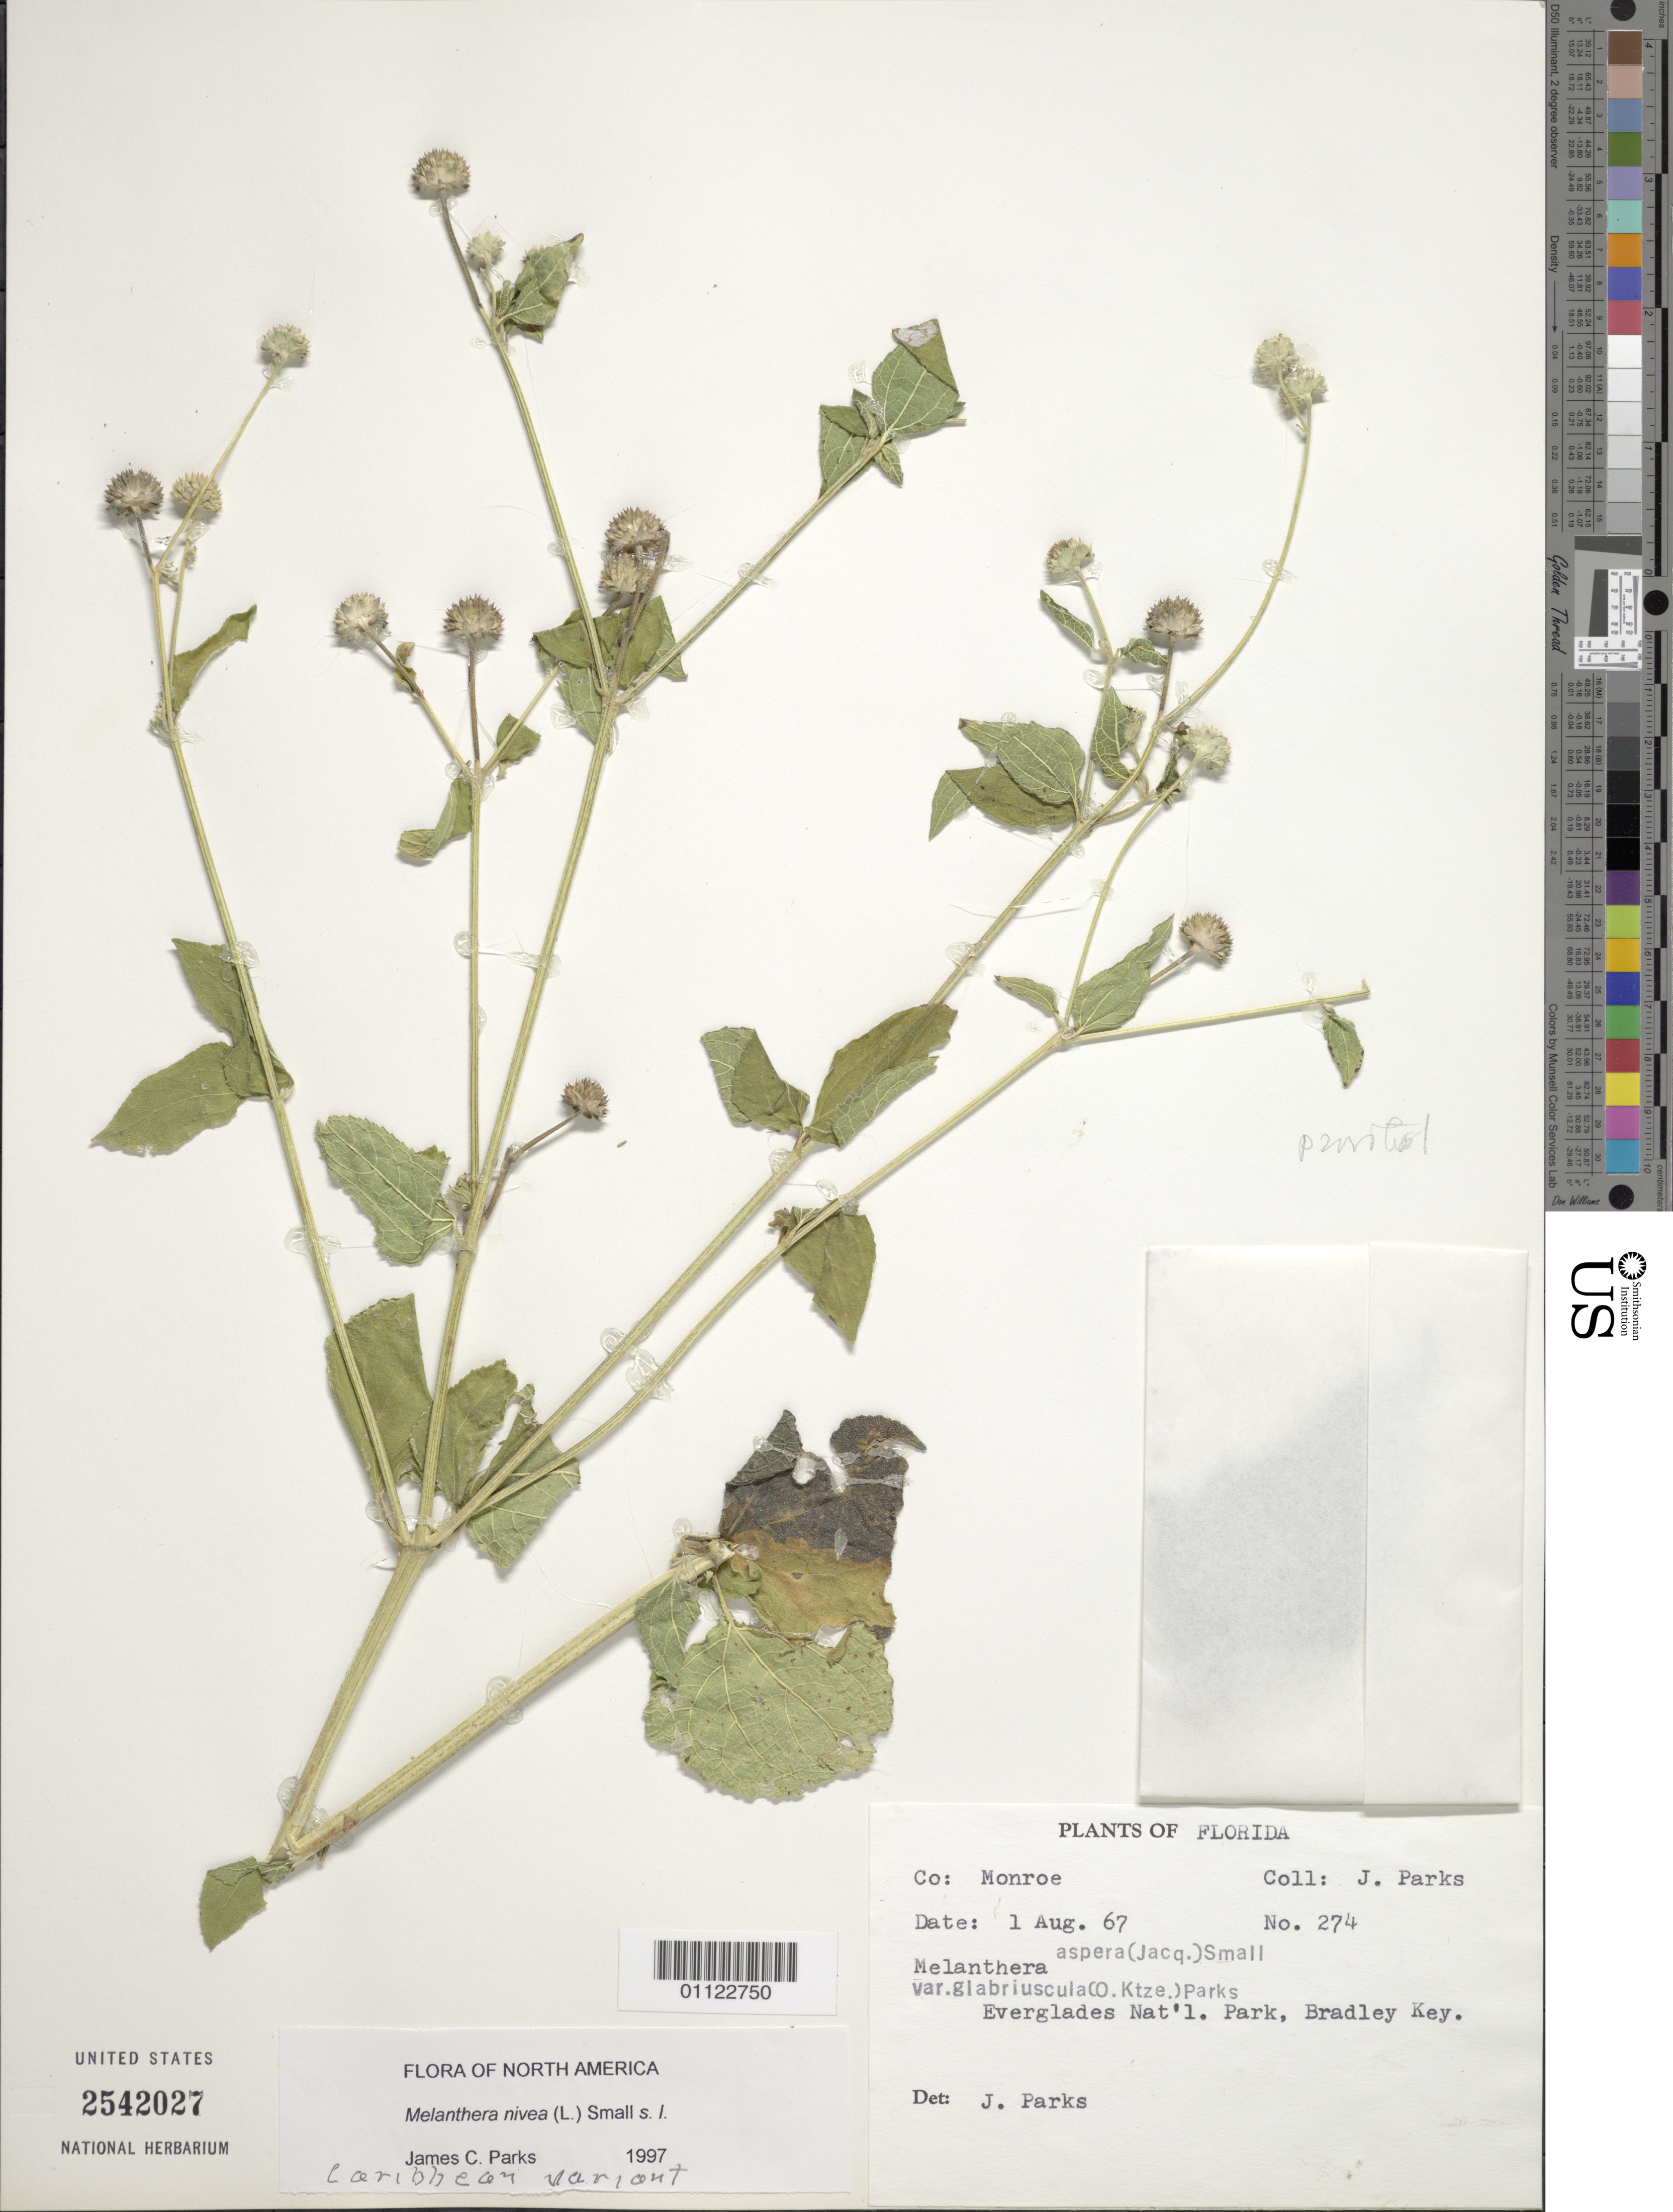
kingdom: Plantae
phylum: Tracheophyta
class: Magnoliopsida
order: Asterales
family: Asteraceae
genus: Melanthera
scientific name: Melanthera parvifolia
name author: Small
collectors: J. Parks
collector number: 274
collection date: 1967-08-01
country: United States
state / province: Florida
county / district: Monroe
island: Bradley Key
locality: Everglades National Park, Bradley Key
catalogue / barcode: US 2542027